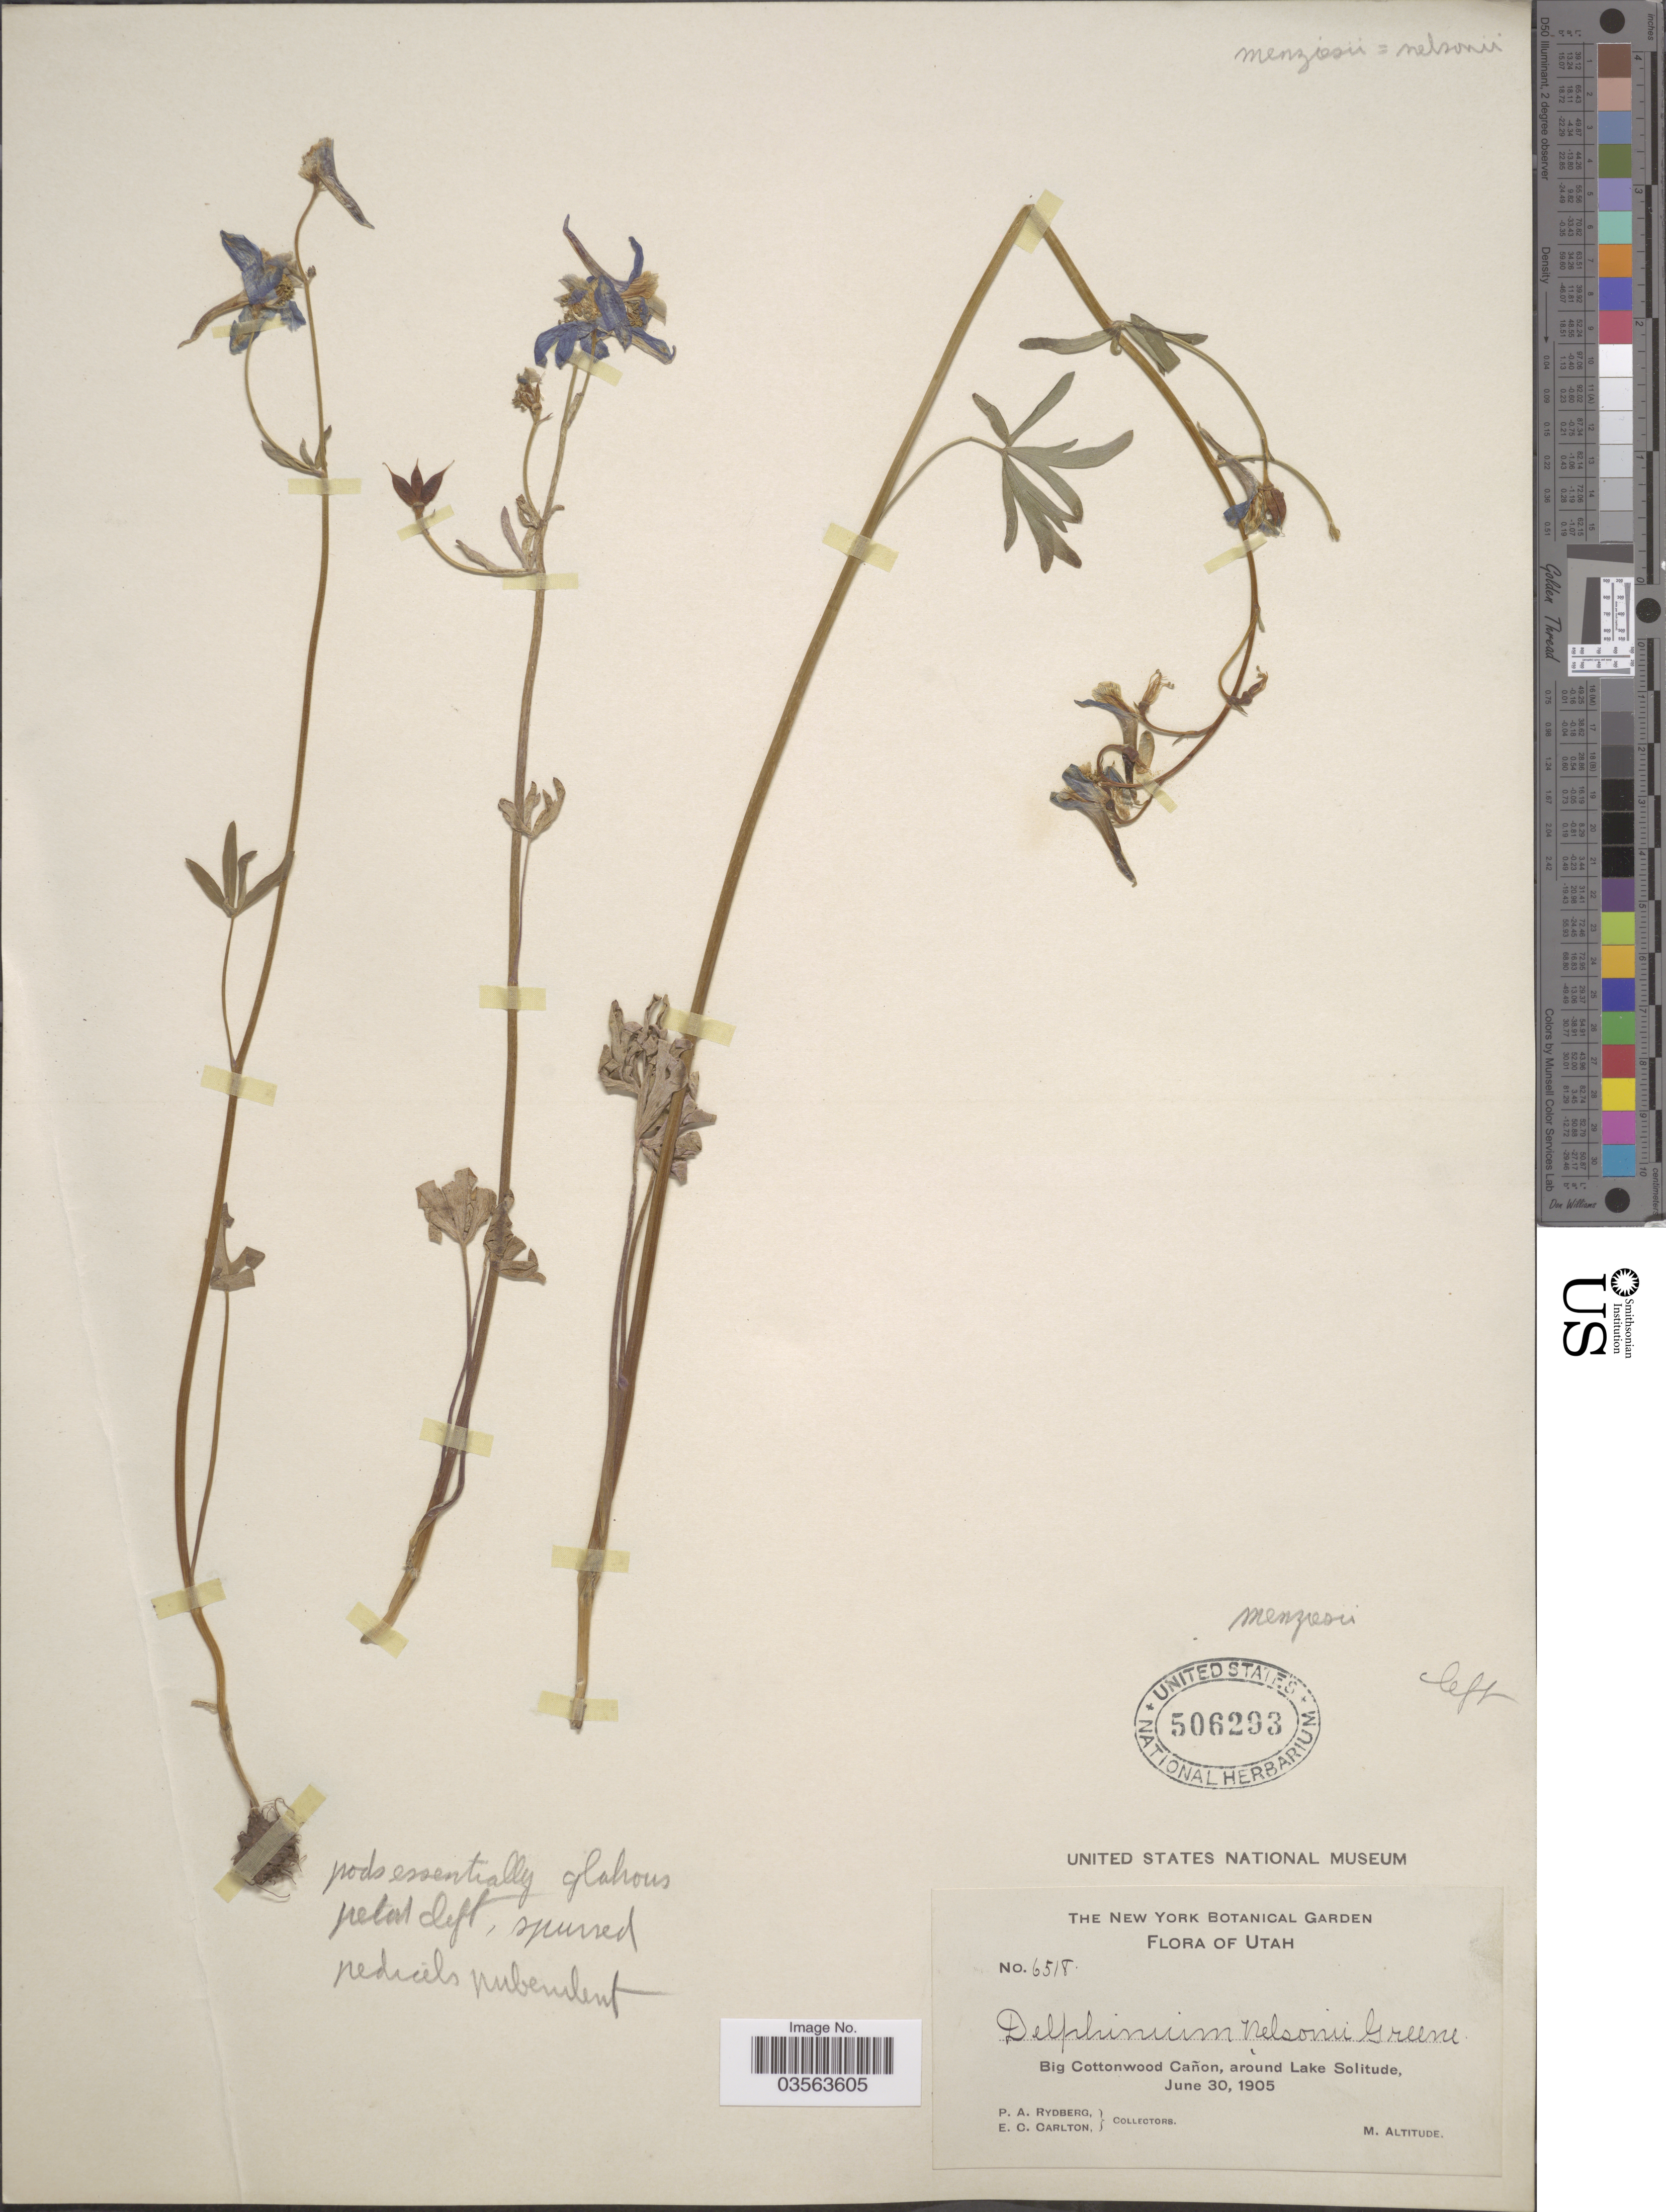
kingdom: Plantae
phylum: Tracheophyta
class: Magnoliopsida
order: Ranunculales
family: Ranunculaceae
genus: Delphinium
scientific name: Delphinium nelsonii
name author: Greene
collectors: P. A. Rydberg & E. Carlton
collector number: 6518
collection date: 1905-06-30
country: United States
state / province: Utah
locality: Big Cottonwood Cañon, around Lake Solitude.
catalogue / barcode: US 506293